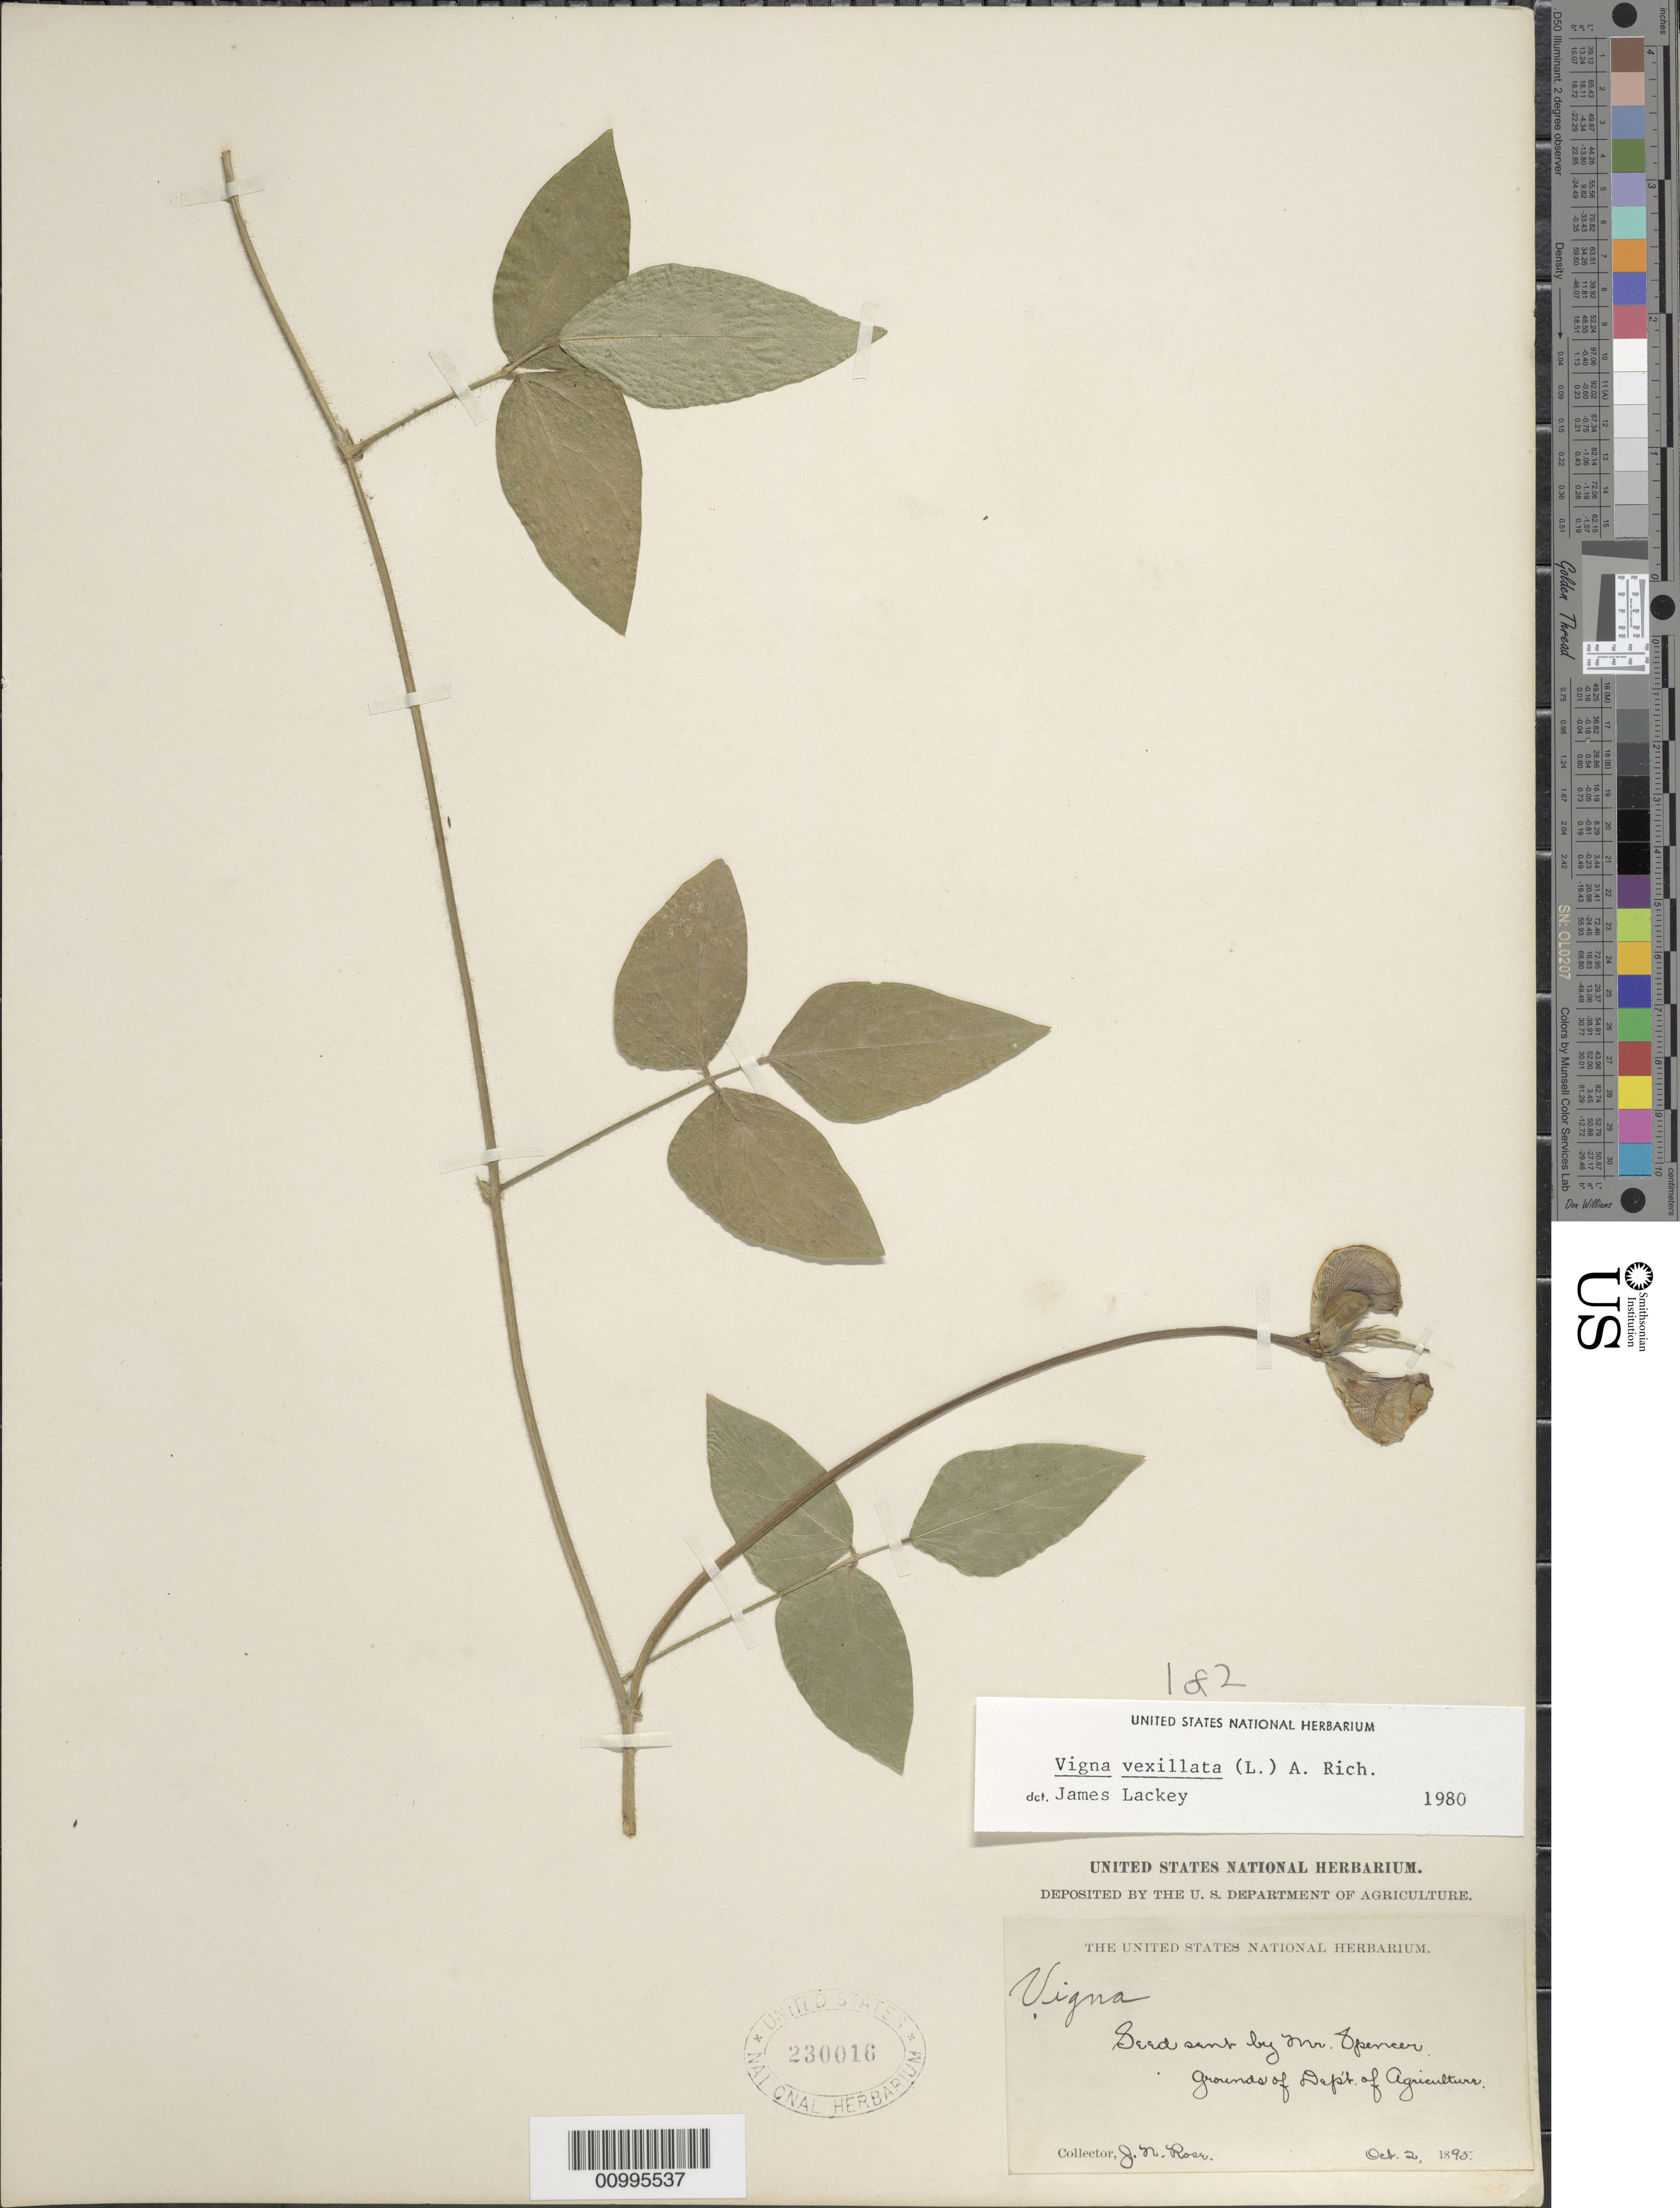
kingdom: Plantae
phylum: Tracheophyta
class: Magnoliopsida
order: Fabales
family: Fabaceae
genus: Vigna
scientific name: Vigna vexillata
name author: (L.) A. Rich.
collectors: J. N. Rose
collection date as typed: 02 Oct 1895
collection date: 1895-10-02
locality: Grounds of Department of Agriculture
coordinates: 0 N, 0 E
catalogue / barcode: US 230016